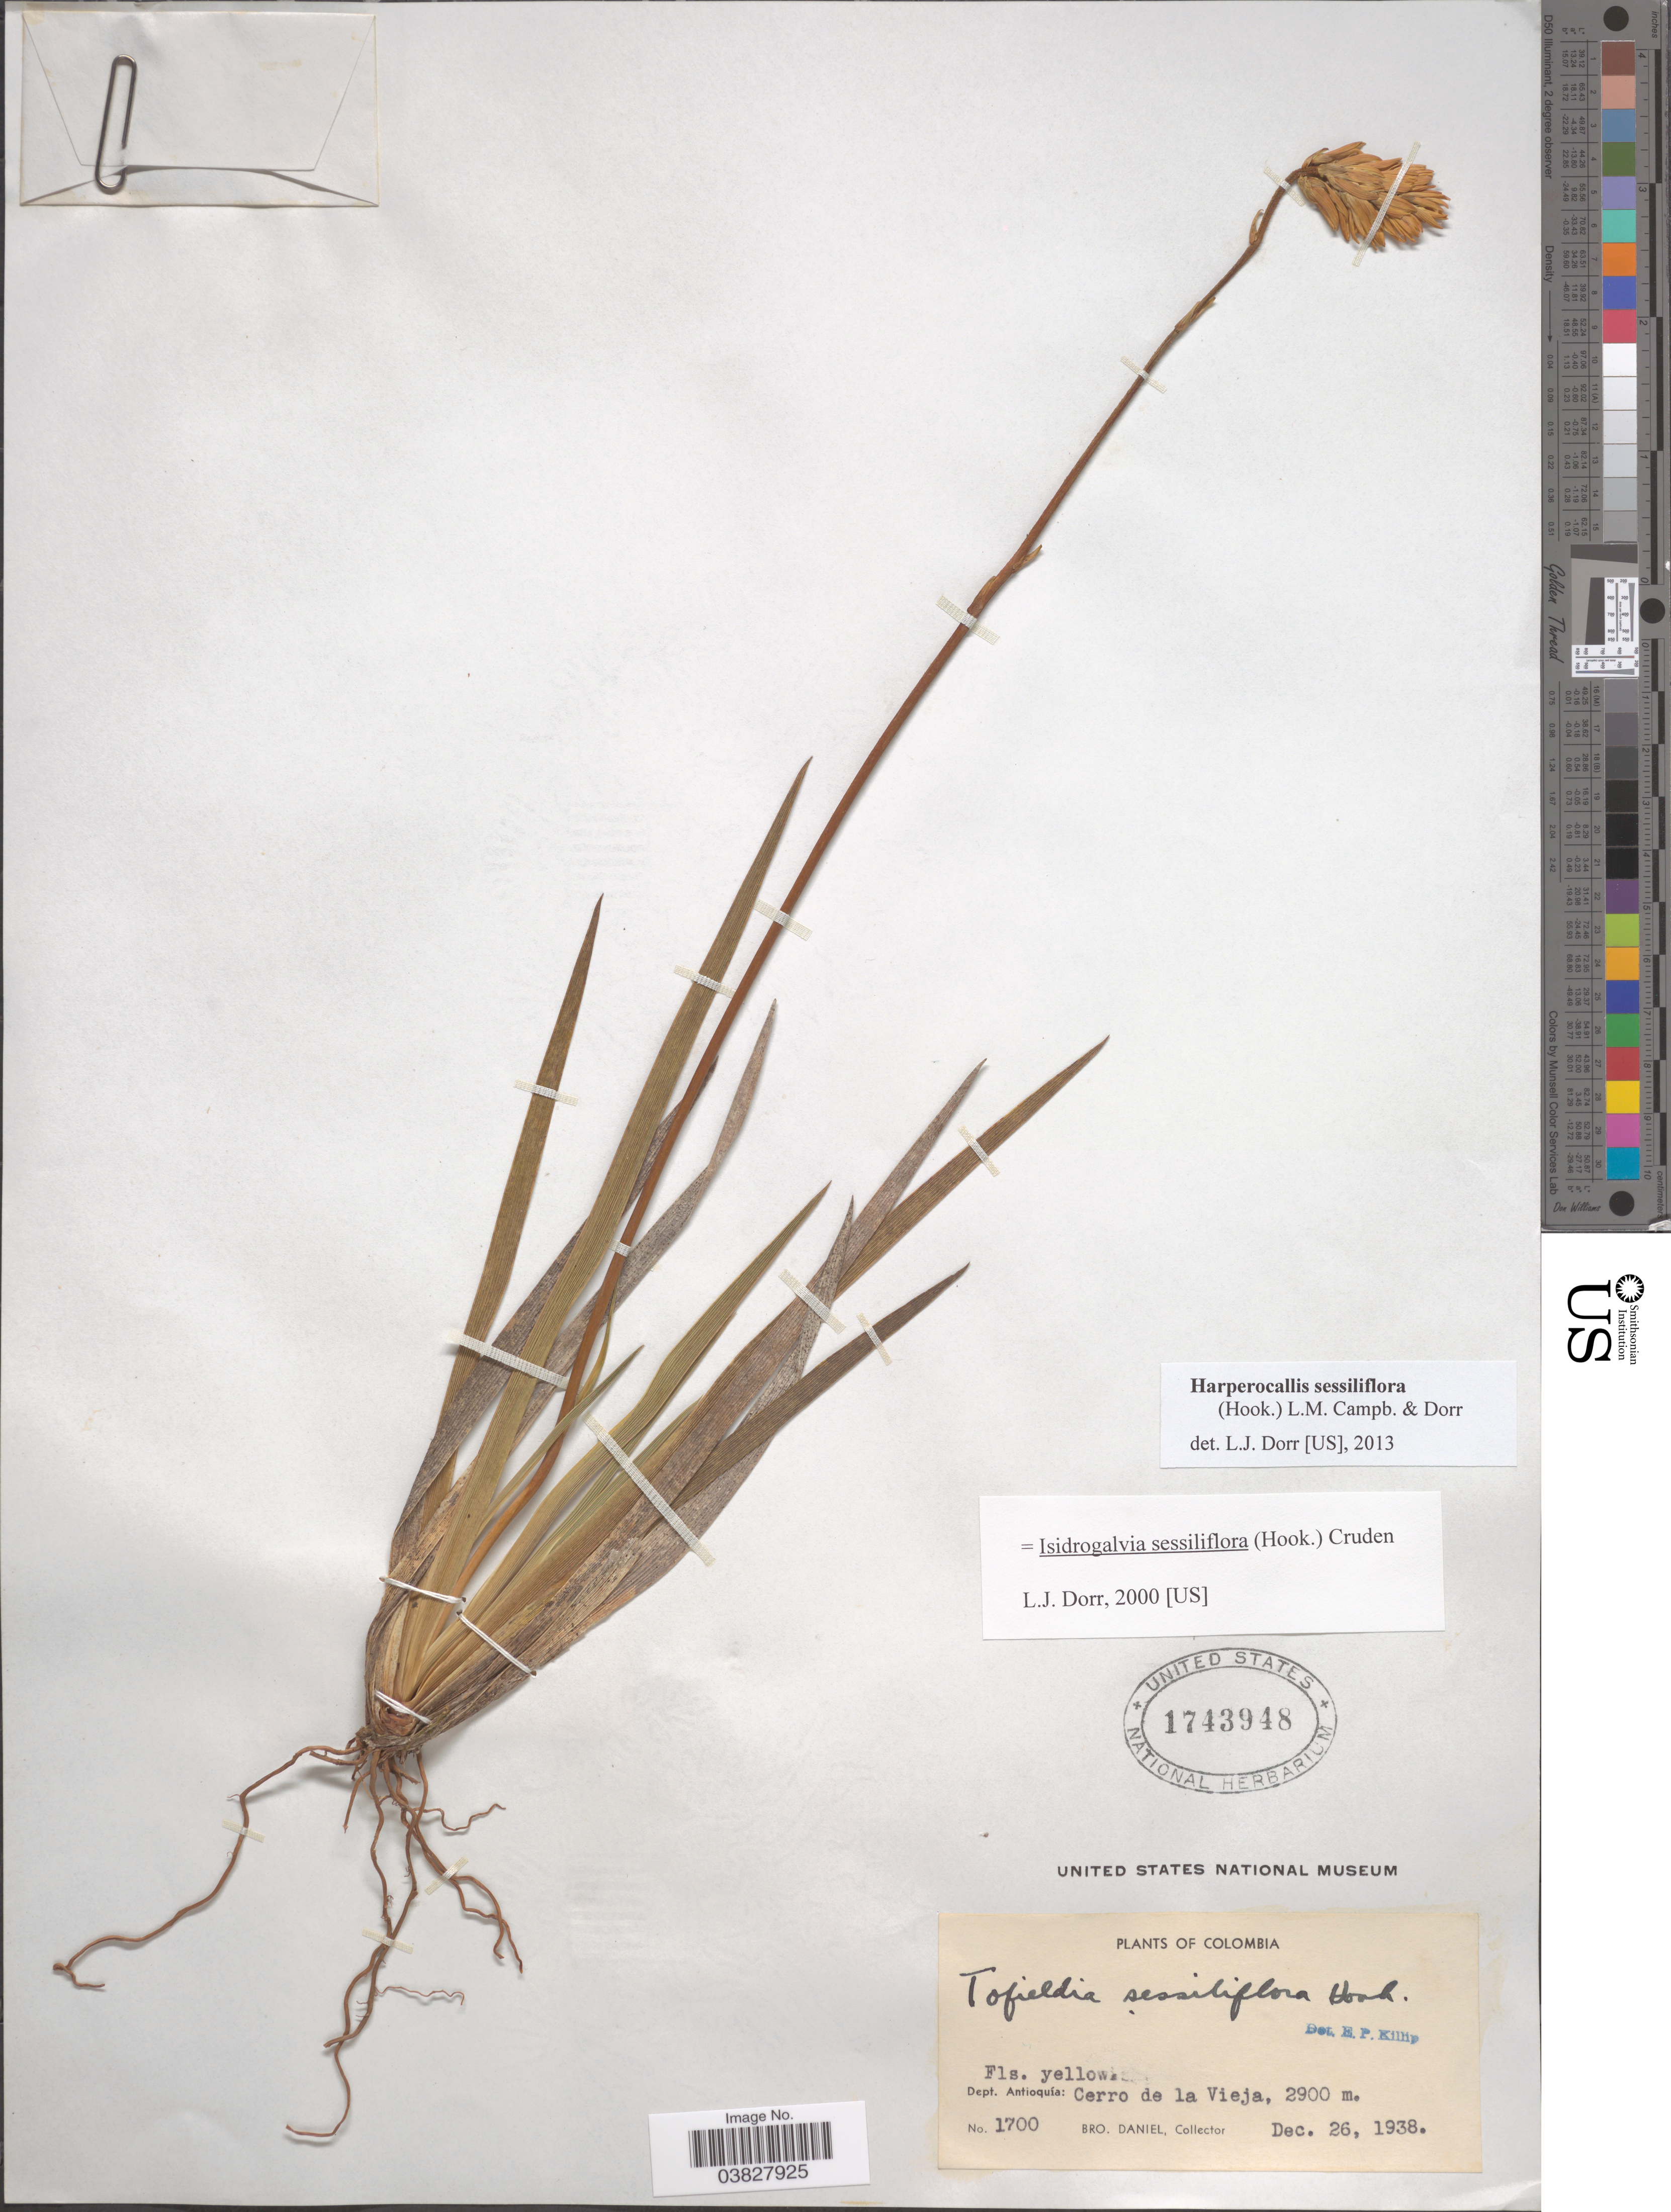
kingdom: Plantae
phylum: Tracheophyta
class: Liliopsida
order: Alismatales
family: Tofieldiaceae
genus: Harperocallis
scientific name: Harperocallis sessiliflora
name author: (Hook.) L.M. Campb. & Dorr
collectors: Bro. Daniel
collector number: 1700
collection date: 1938-12-26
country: Colombia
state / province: Antioquia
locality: Dept. Antioquía: Cerro de la Vieja.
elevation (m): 2900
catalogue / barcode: US 1743948